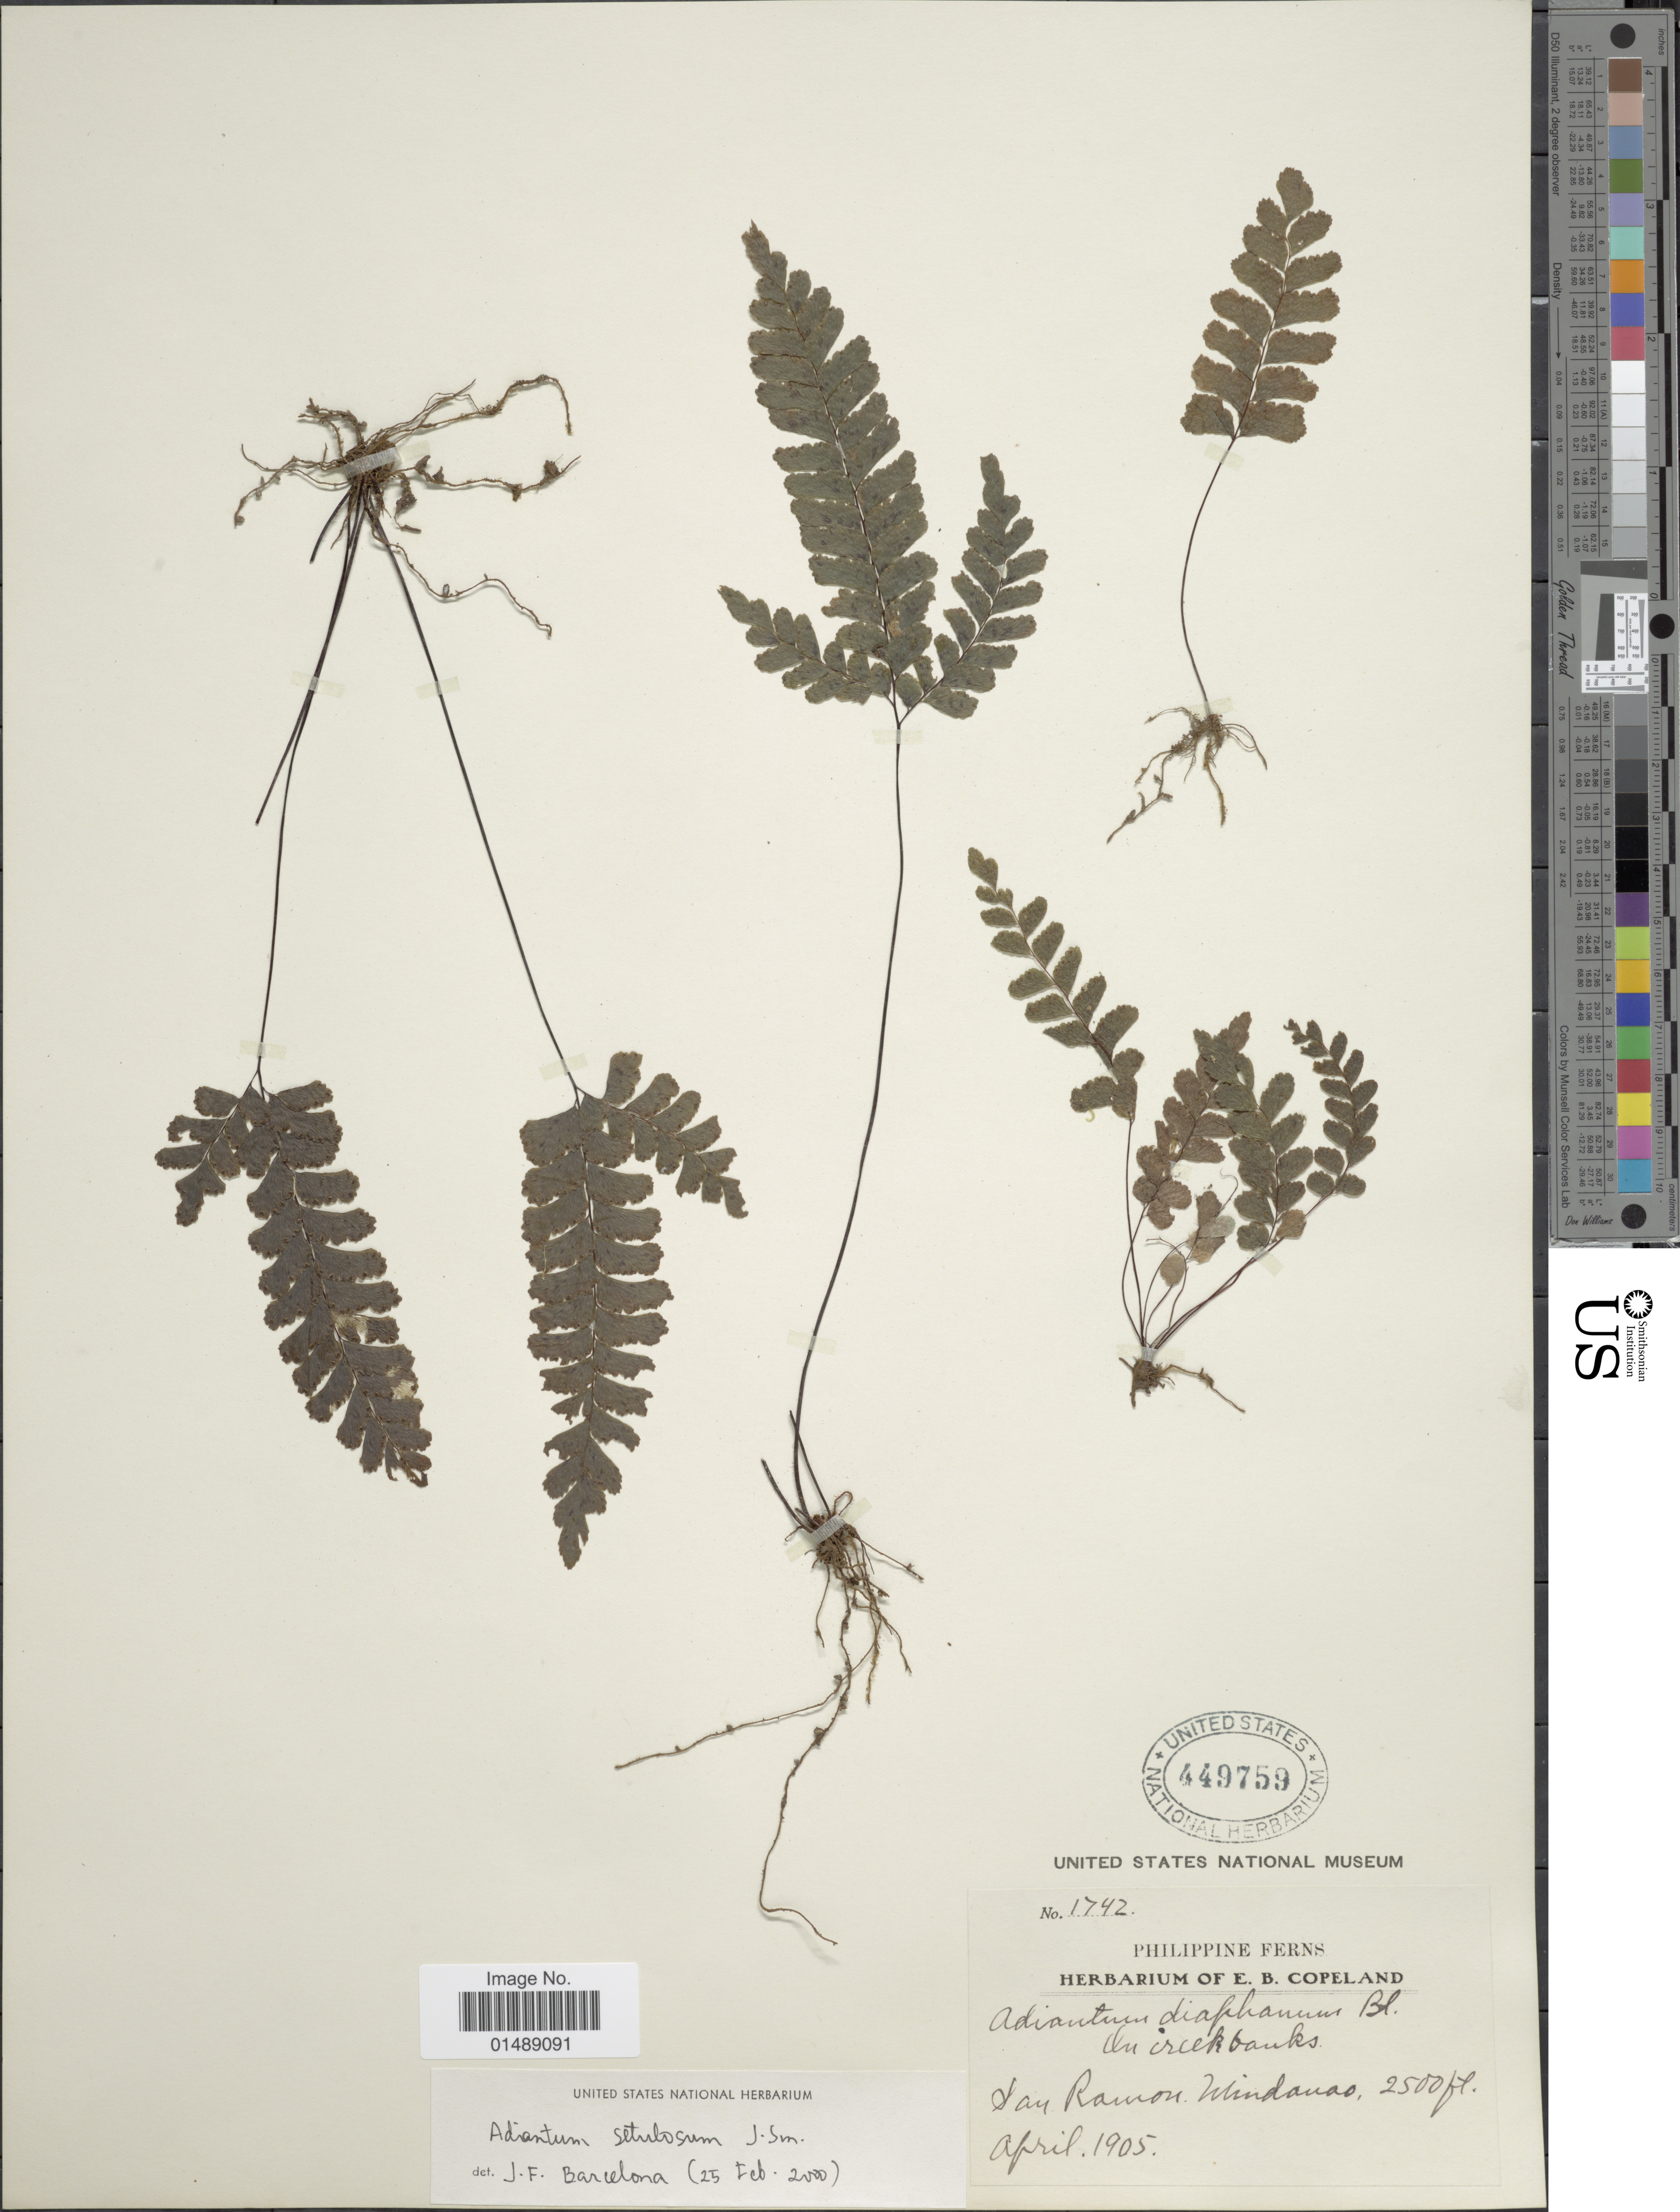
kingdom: Plantae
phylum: Tracheophyta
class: Polypodiopsida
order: Polypodiales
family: Pteridaceae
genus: Adiantum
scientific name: Adiantum setulosum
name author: J. Sm.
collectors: E. B. Copeland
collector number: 1742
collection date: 1905-04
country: Philippines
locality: Philippine Ferns, Lay Ramon, Mindanao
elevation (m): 762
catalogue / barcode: US 449759